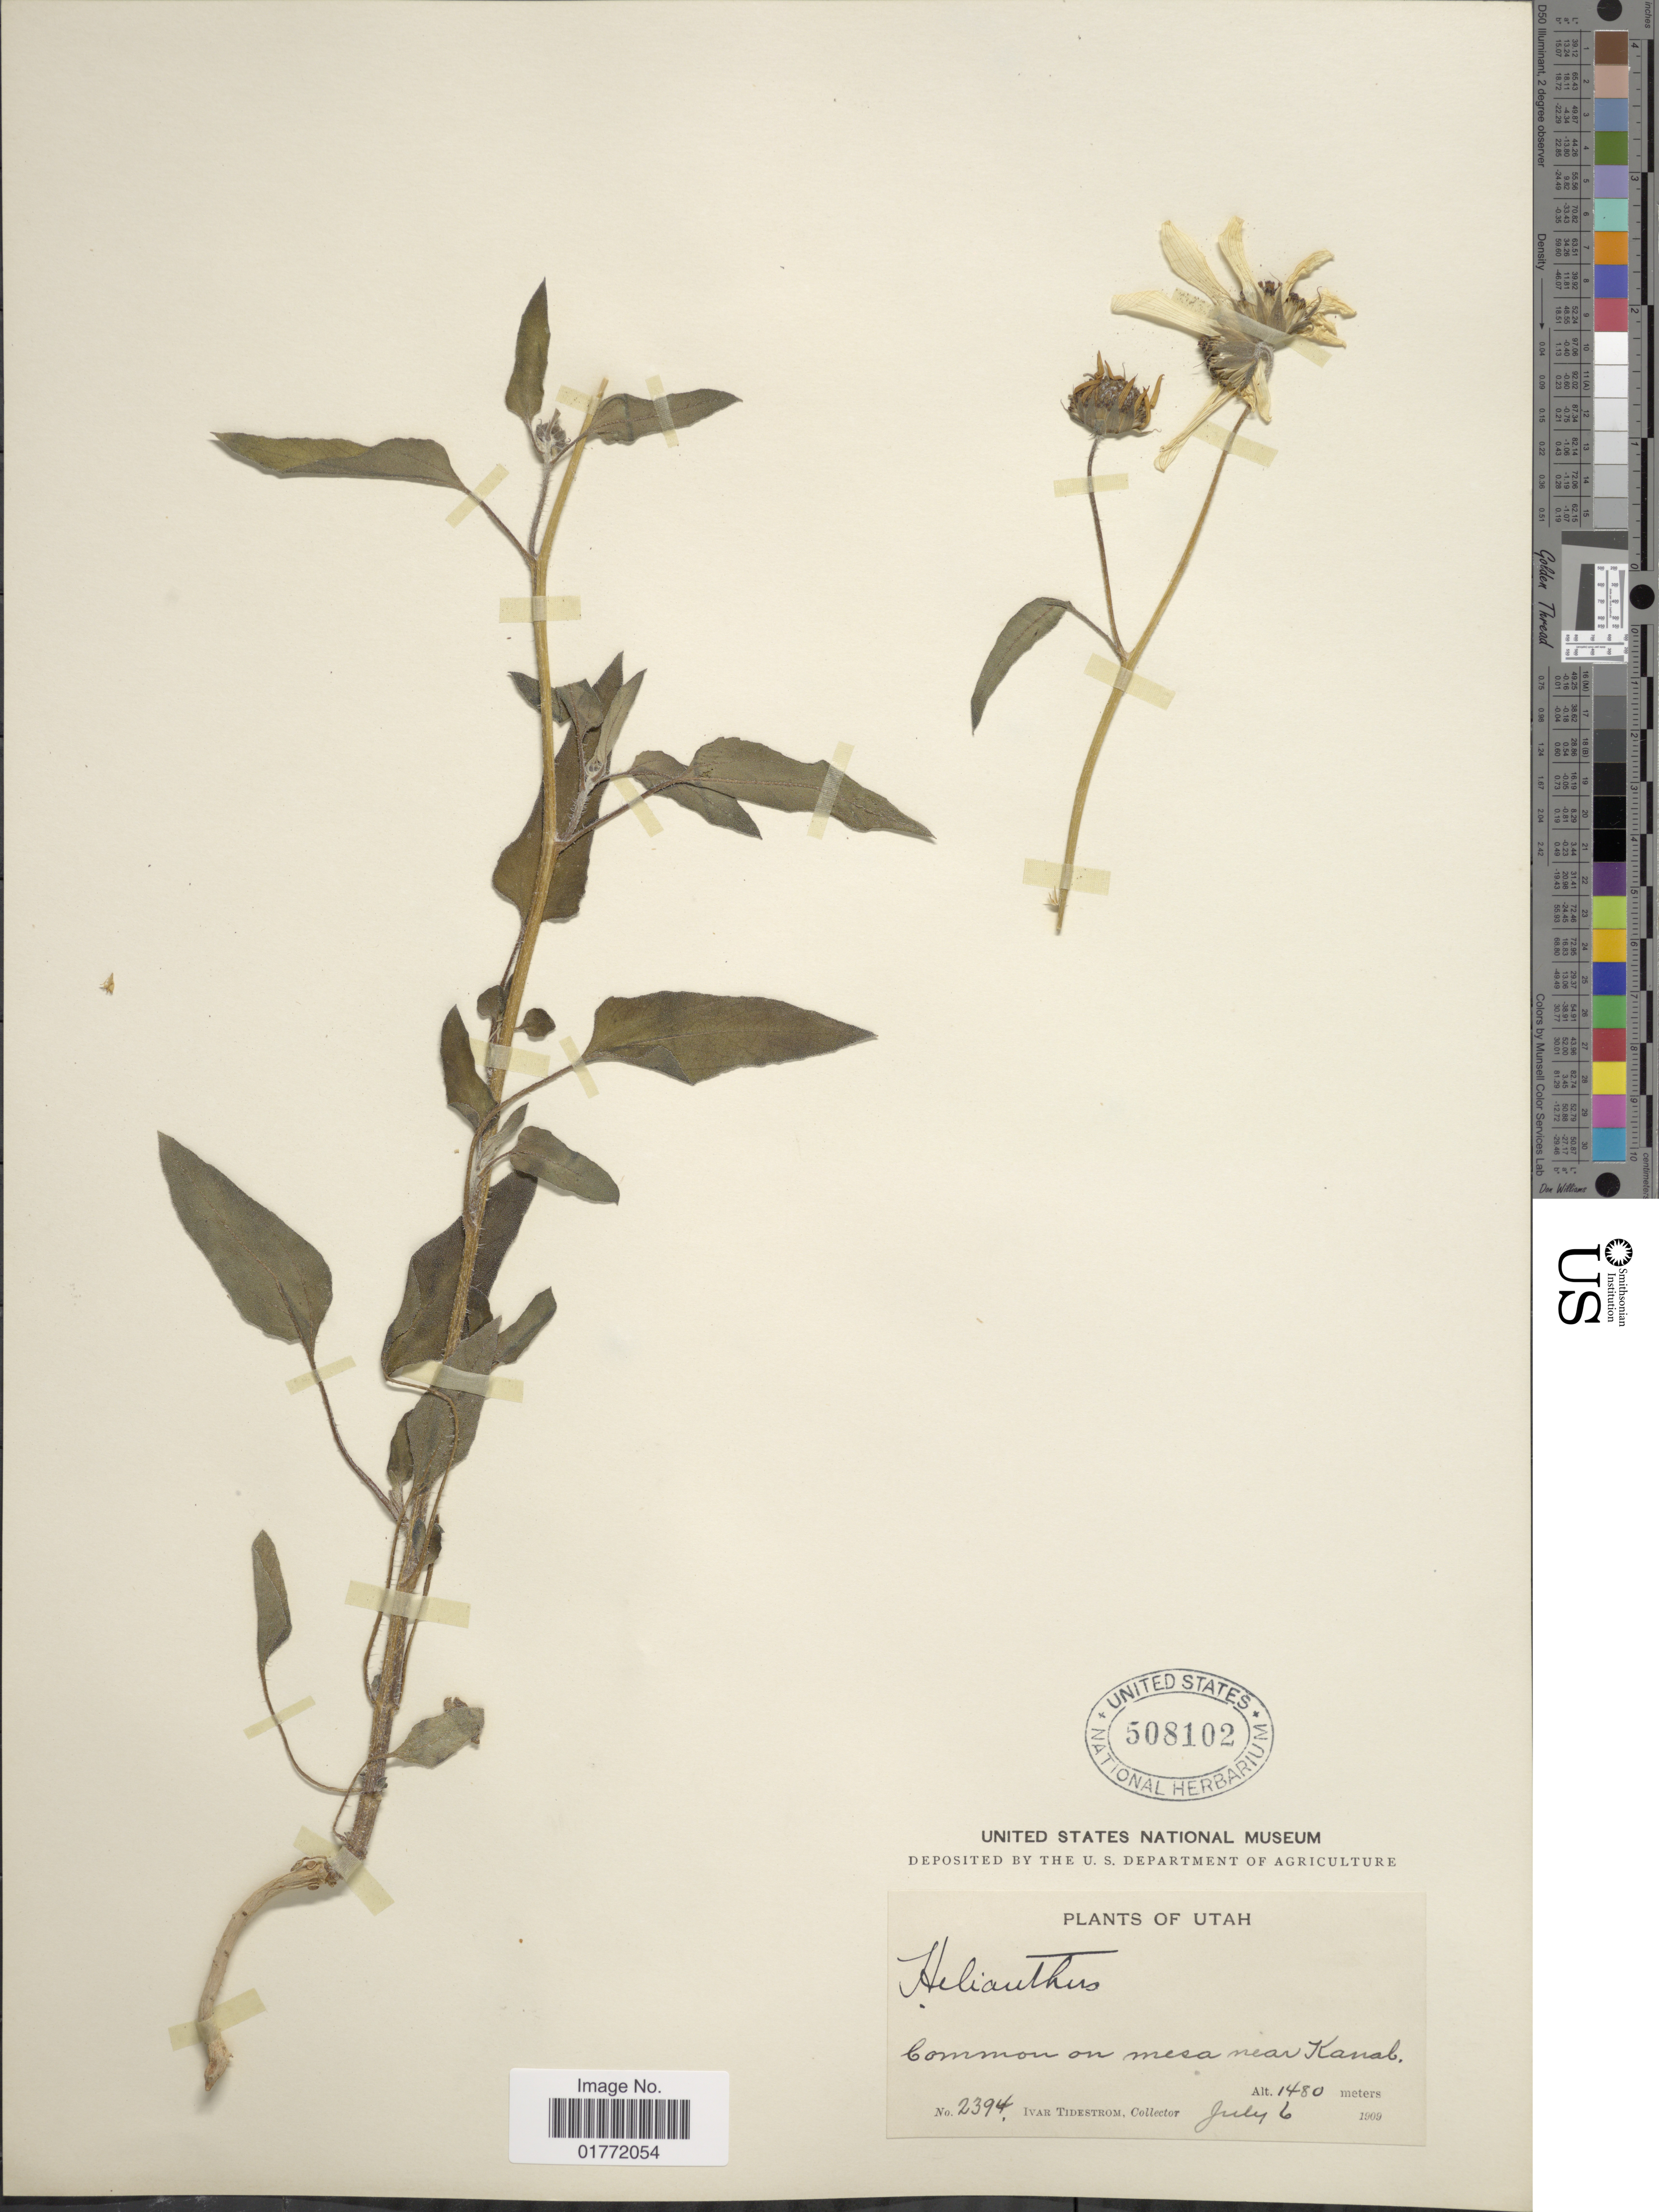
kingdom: Plantae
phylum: Tracheophyta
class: Magnoliopsida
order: Asterales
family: Asteraceae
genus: Helianthus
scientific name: Helianthus sp.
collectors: I. F. Tidestrom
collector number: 2394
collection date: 1909-06-06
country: United States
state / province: Utah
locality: Common on mesa near Kanab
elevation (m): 1480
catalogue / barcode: US 508102